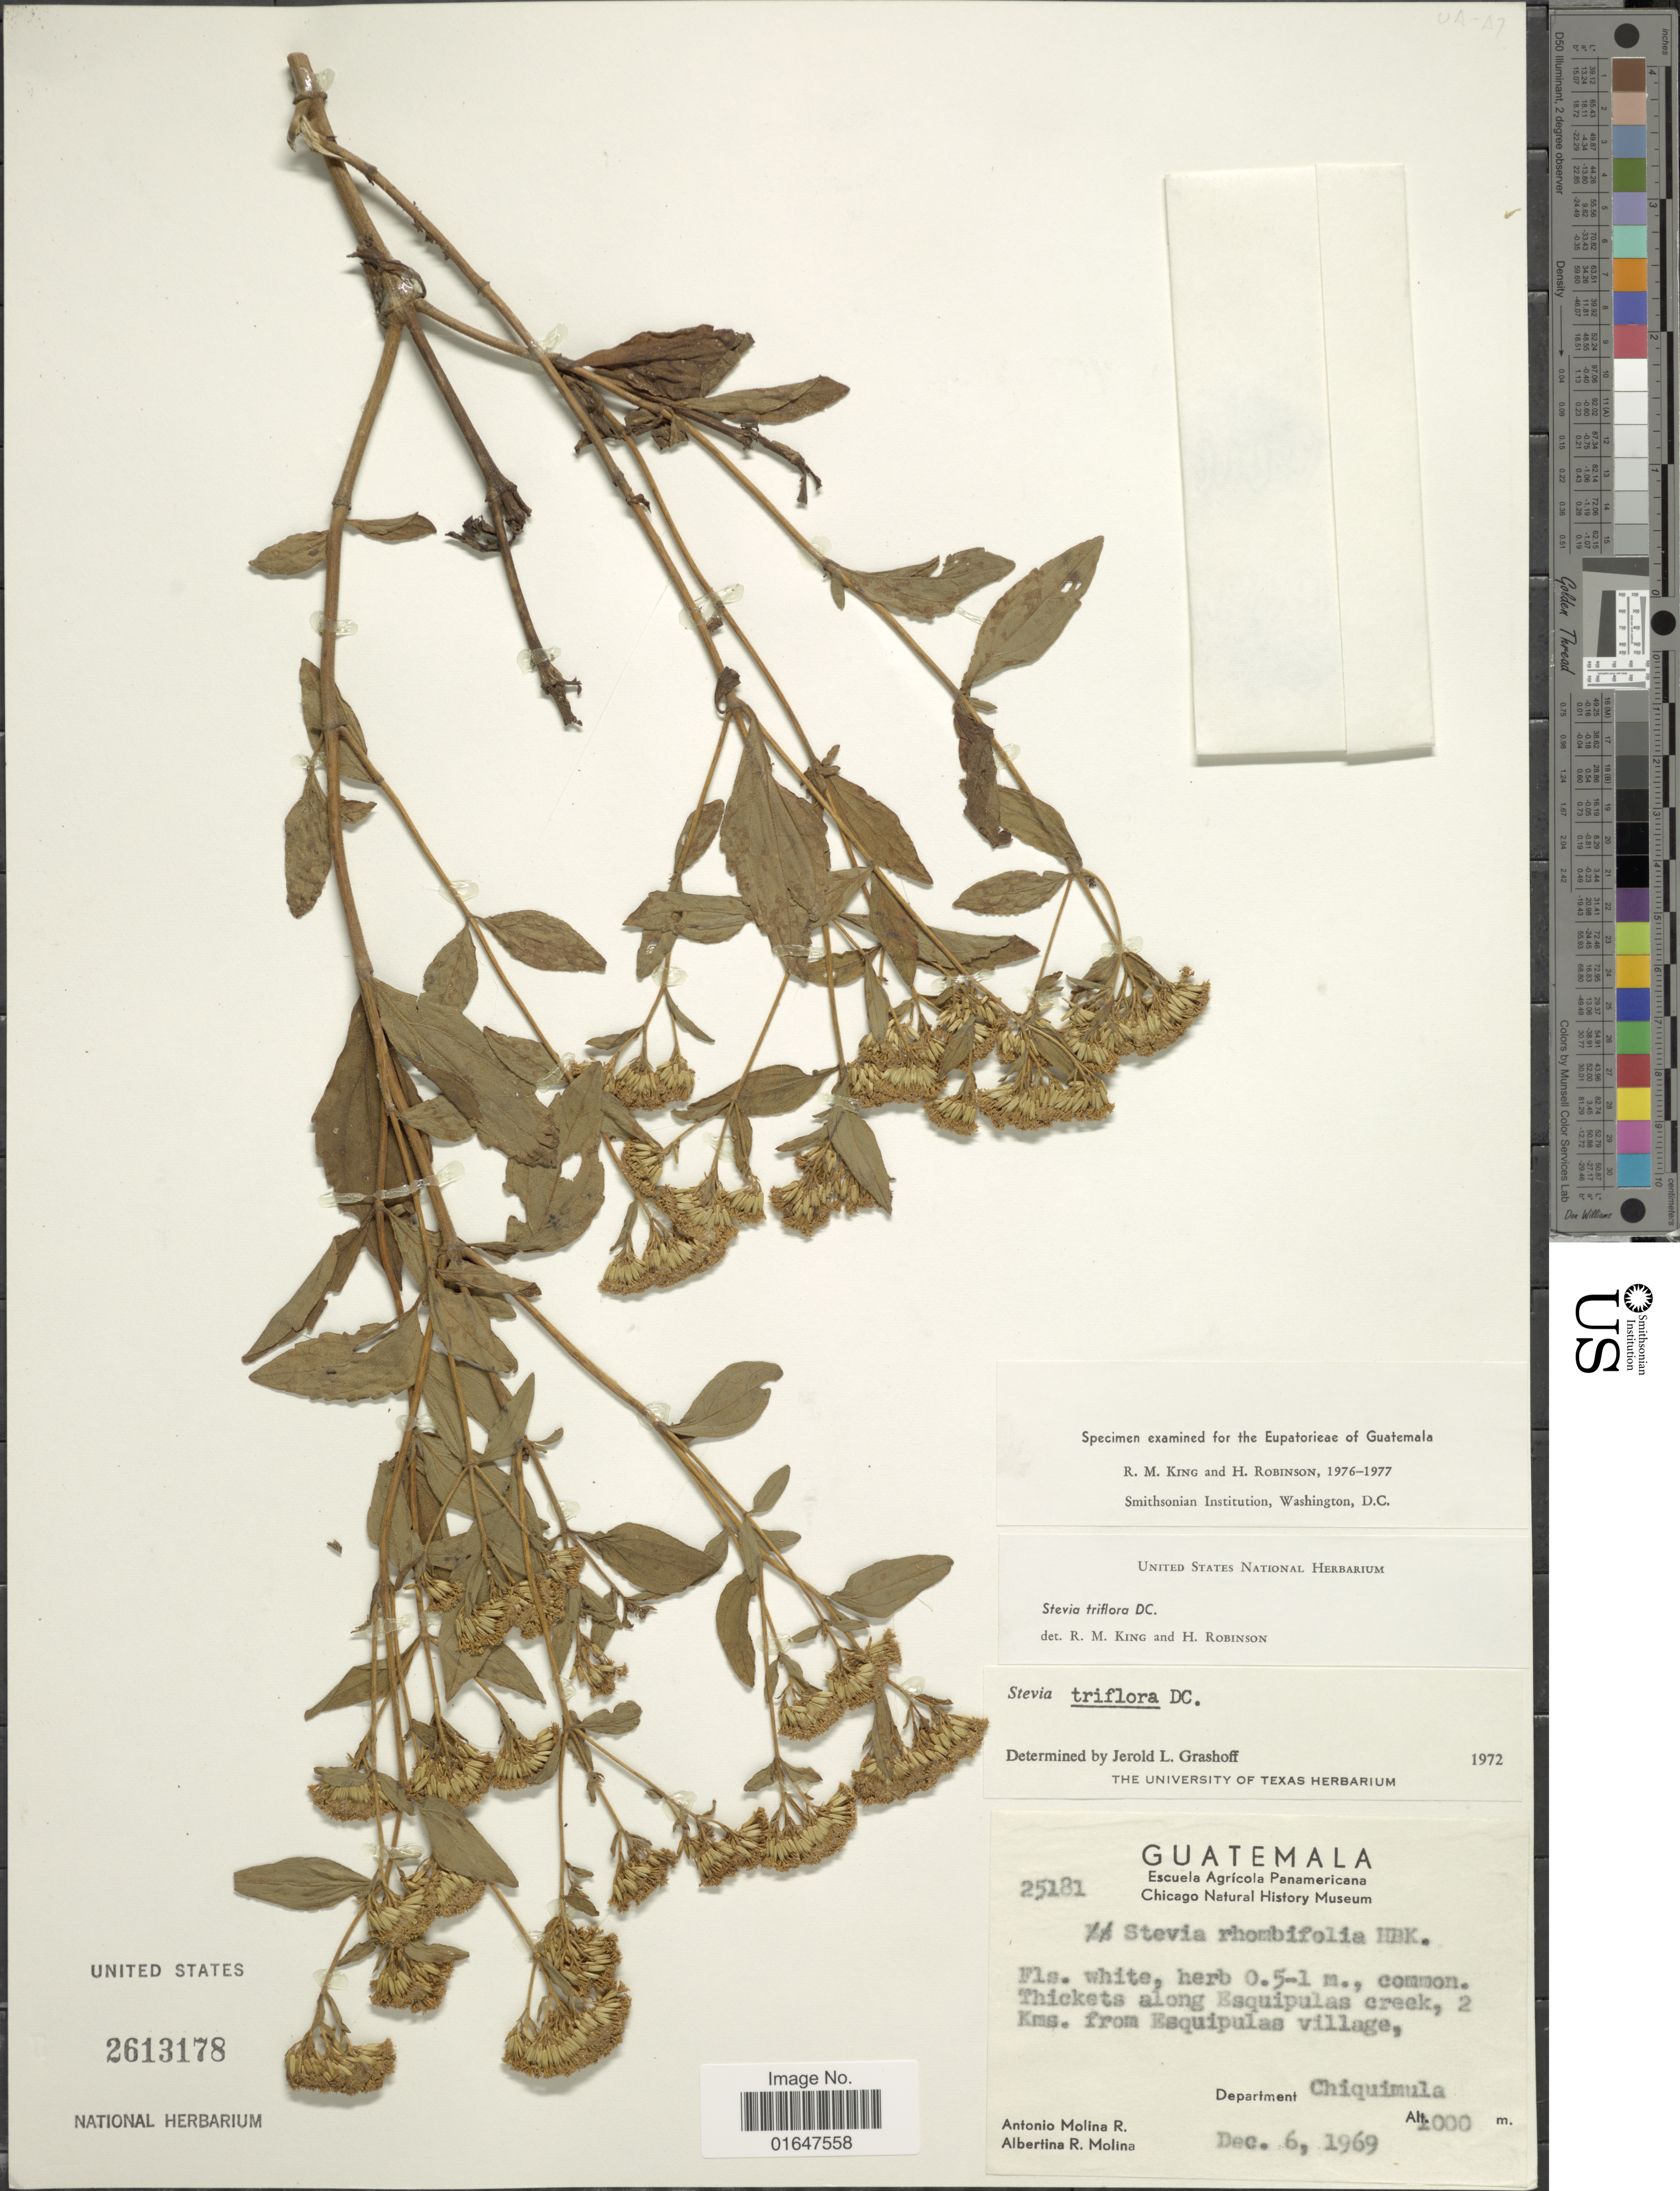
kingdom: Plantae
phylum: Tracheophyta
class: Magnoliopsida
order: Asterales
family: Asteraceae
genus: Stevia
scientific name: Stevia triflora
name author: DC.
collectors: A. Molina R. & A. R. Molina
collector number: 25181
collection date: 1969-12-06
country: Guatemala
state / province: Chiquimula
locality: Along Esquipulas creek, 2 kms from Esquipulas village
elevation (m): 1000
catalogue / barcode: US 2613178